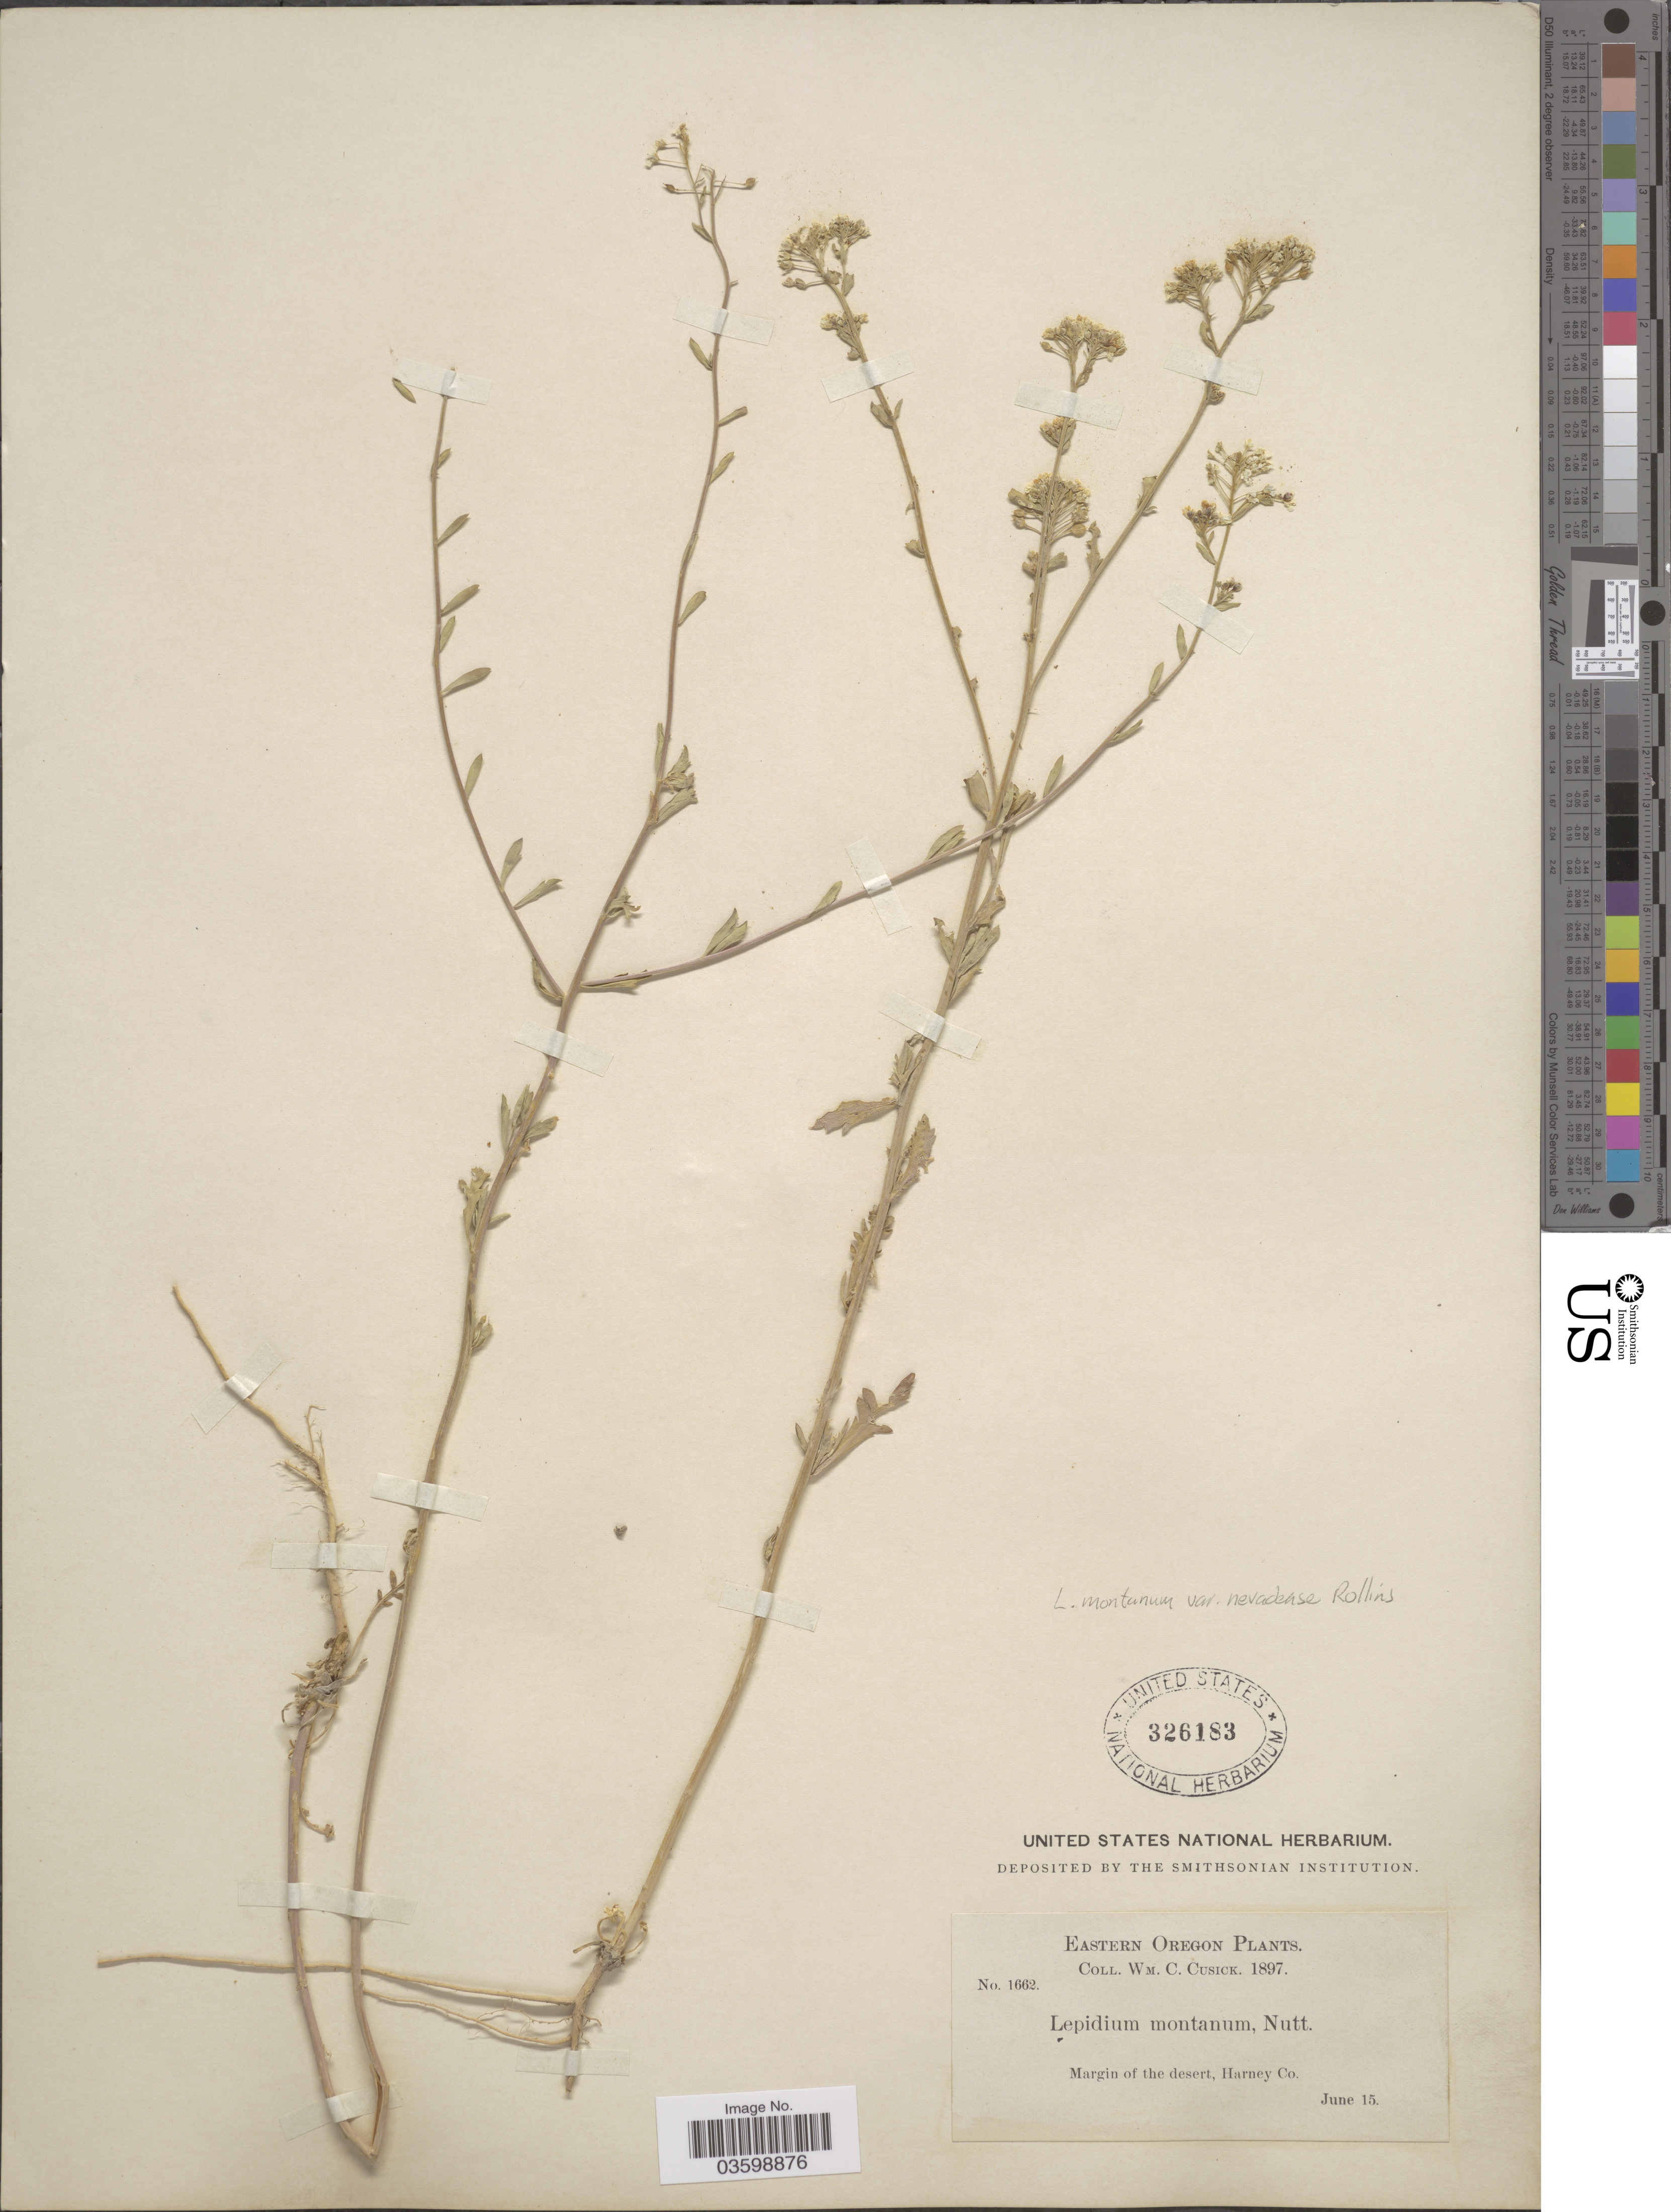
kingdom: Plantae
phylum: Tracheophyta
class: Magnoliopsida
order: Brassicales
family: Brassicaceae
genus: Lepidium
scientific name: Lepidium montanum var. papilliferum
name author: L.F. Hend.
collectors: W. C. Cusick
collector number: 1662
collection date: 1897-06-15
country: United States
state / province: Oregon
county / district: Harney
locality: Eastern Oregon. Margin of the desert, Harney Co.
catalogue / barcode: US 326183